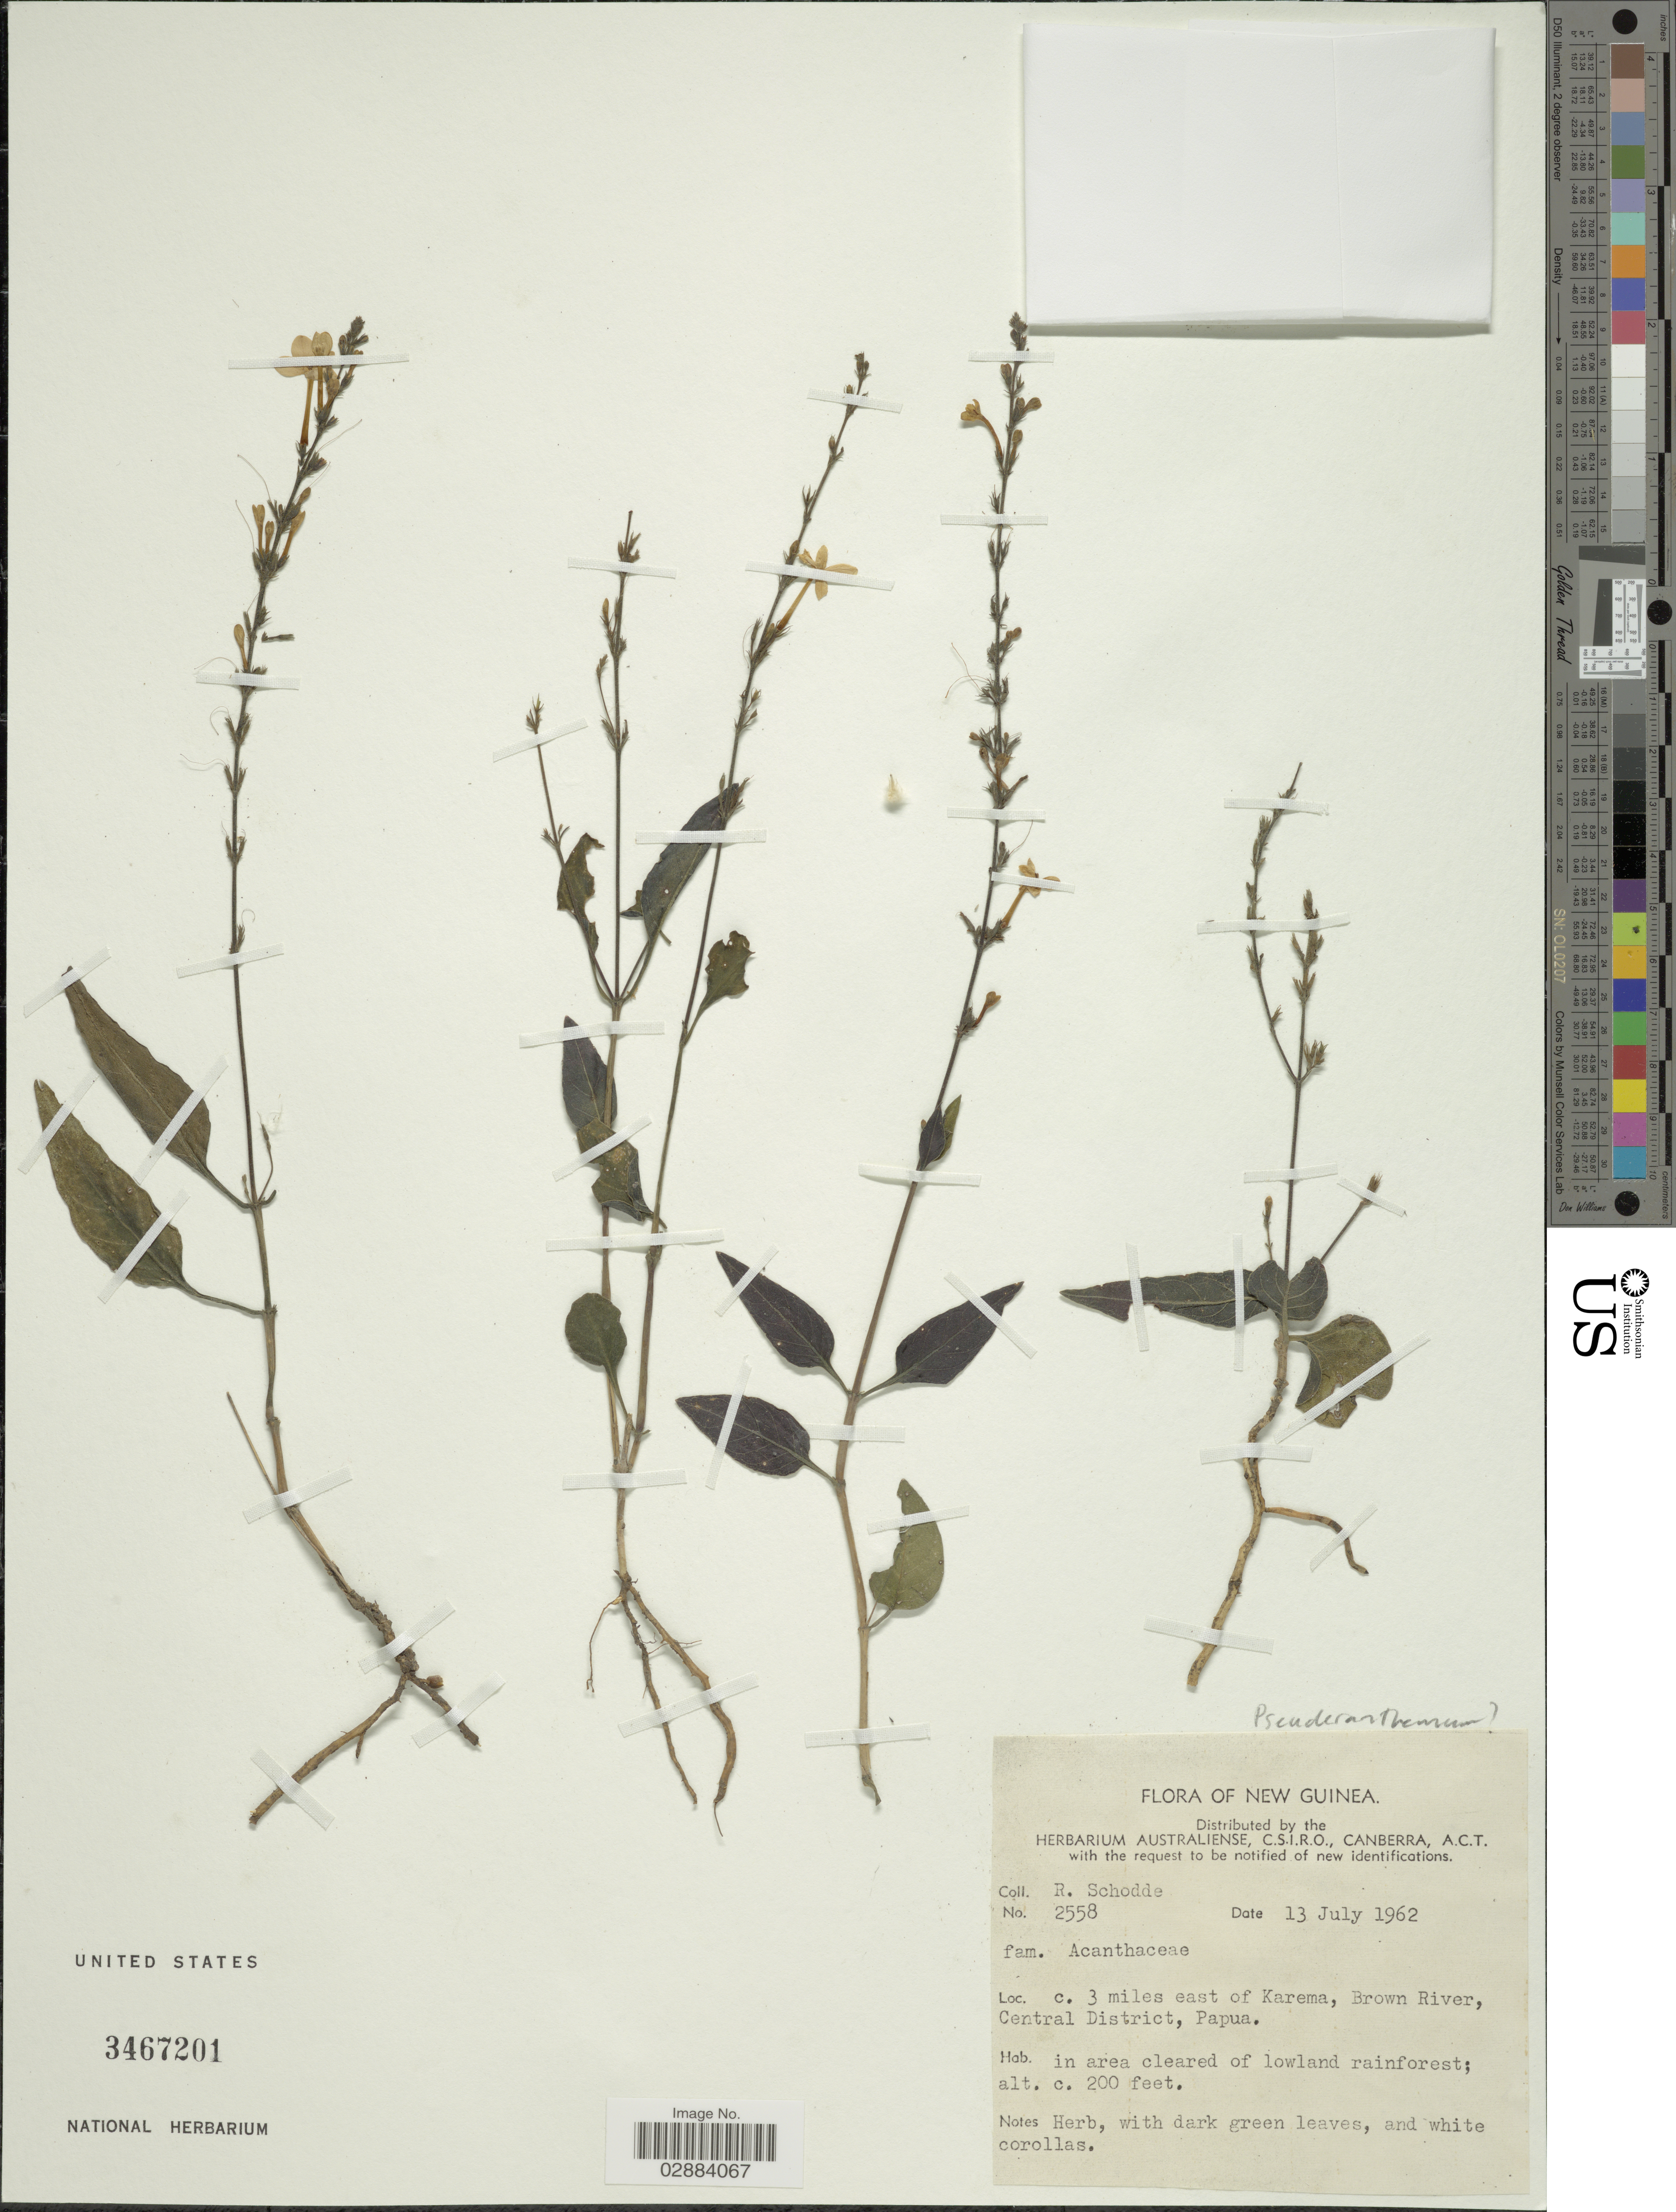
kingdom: Plantae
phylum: Tracheophyta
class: Magnoliopsida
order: Lamiales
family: Acanthaceae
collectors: R. Schodde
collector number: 2558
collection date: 1962-07-13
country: Papua New Guinea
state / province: Central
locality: New Guinea. C. 3 miles east of Karema, Brown River, Central District, Papua.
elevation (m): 61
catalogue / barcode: US 3467201